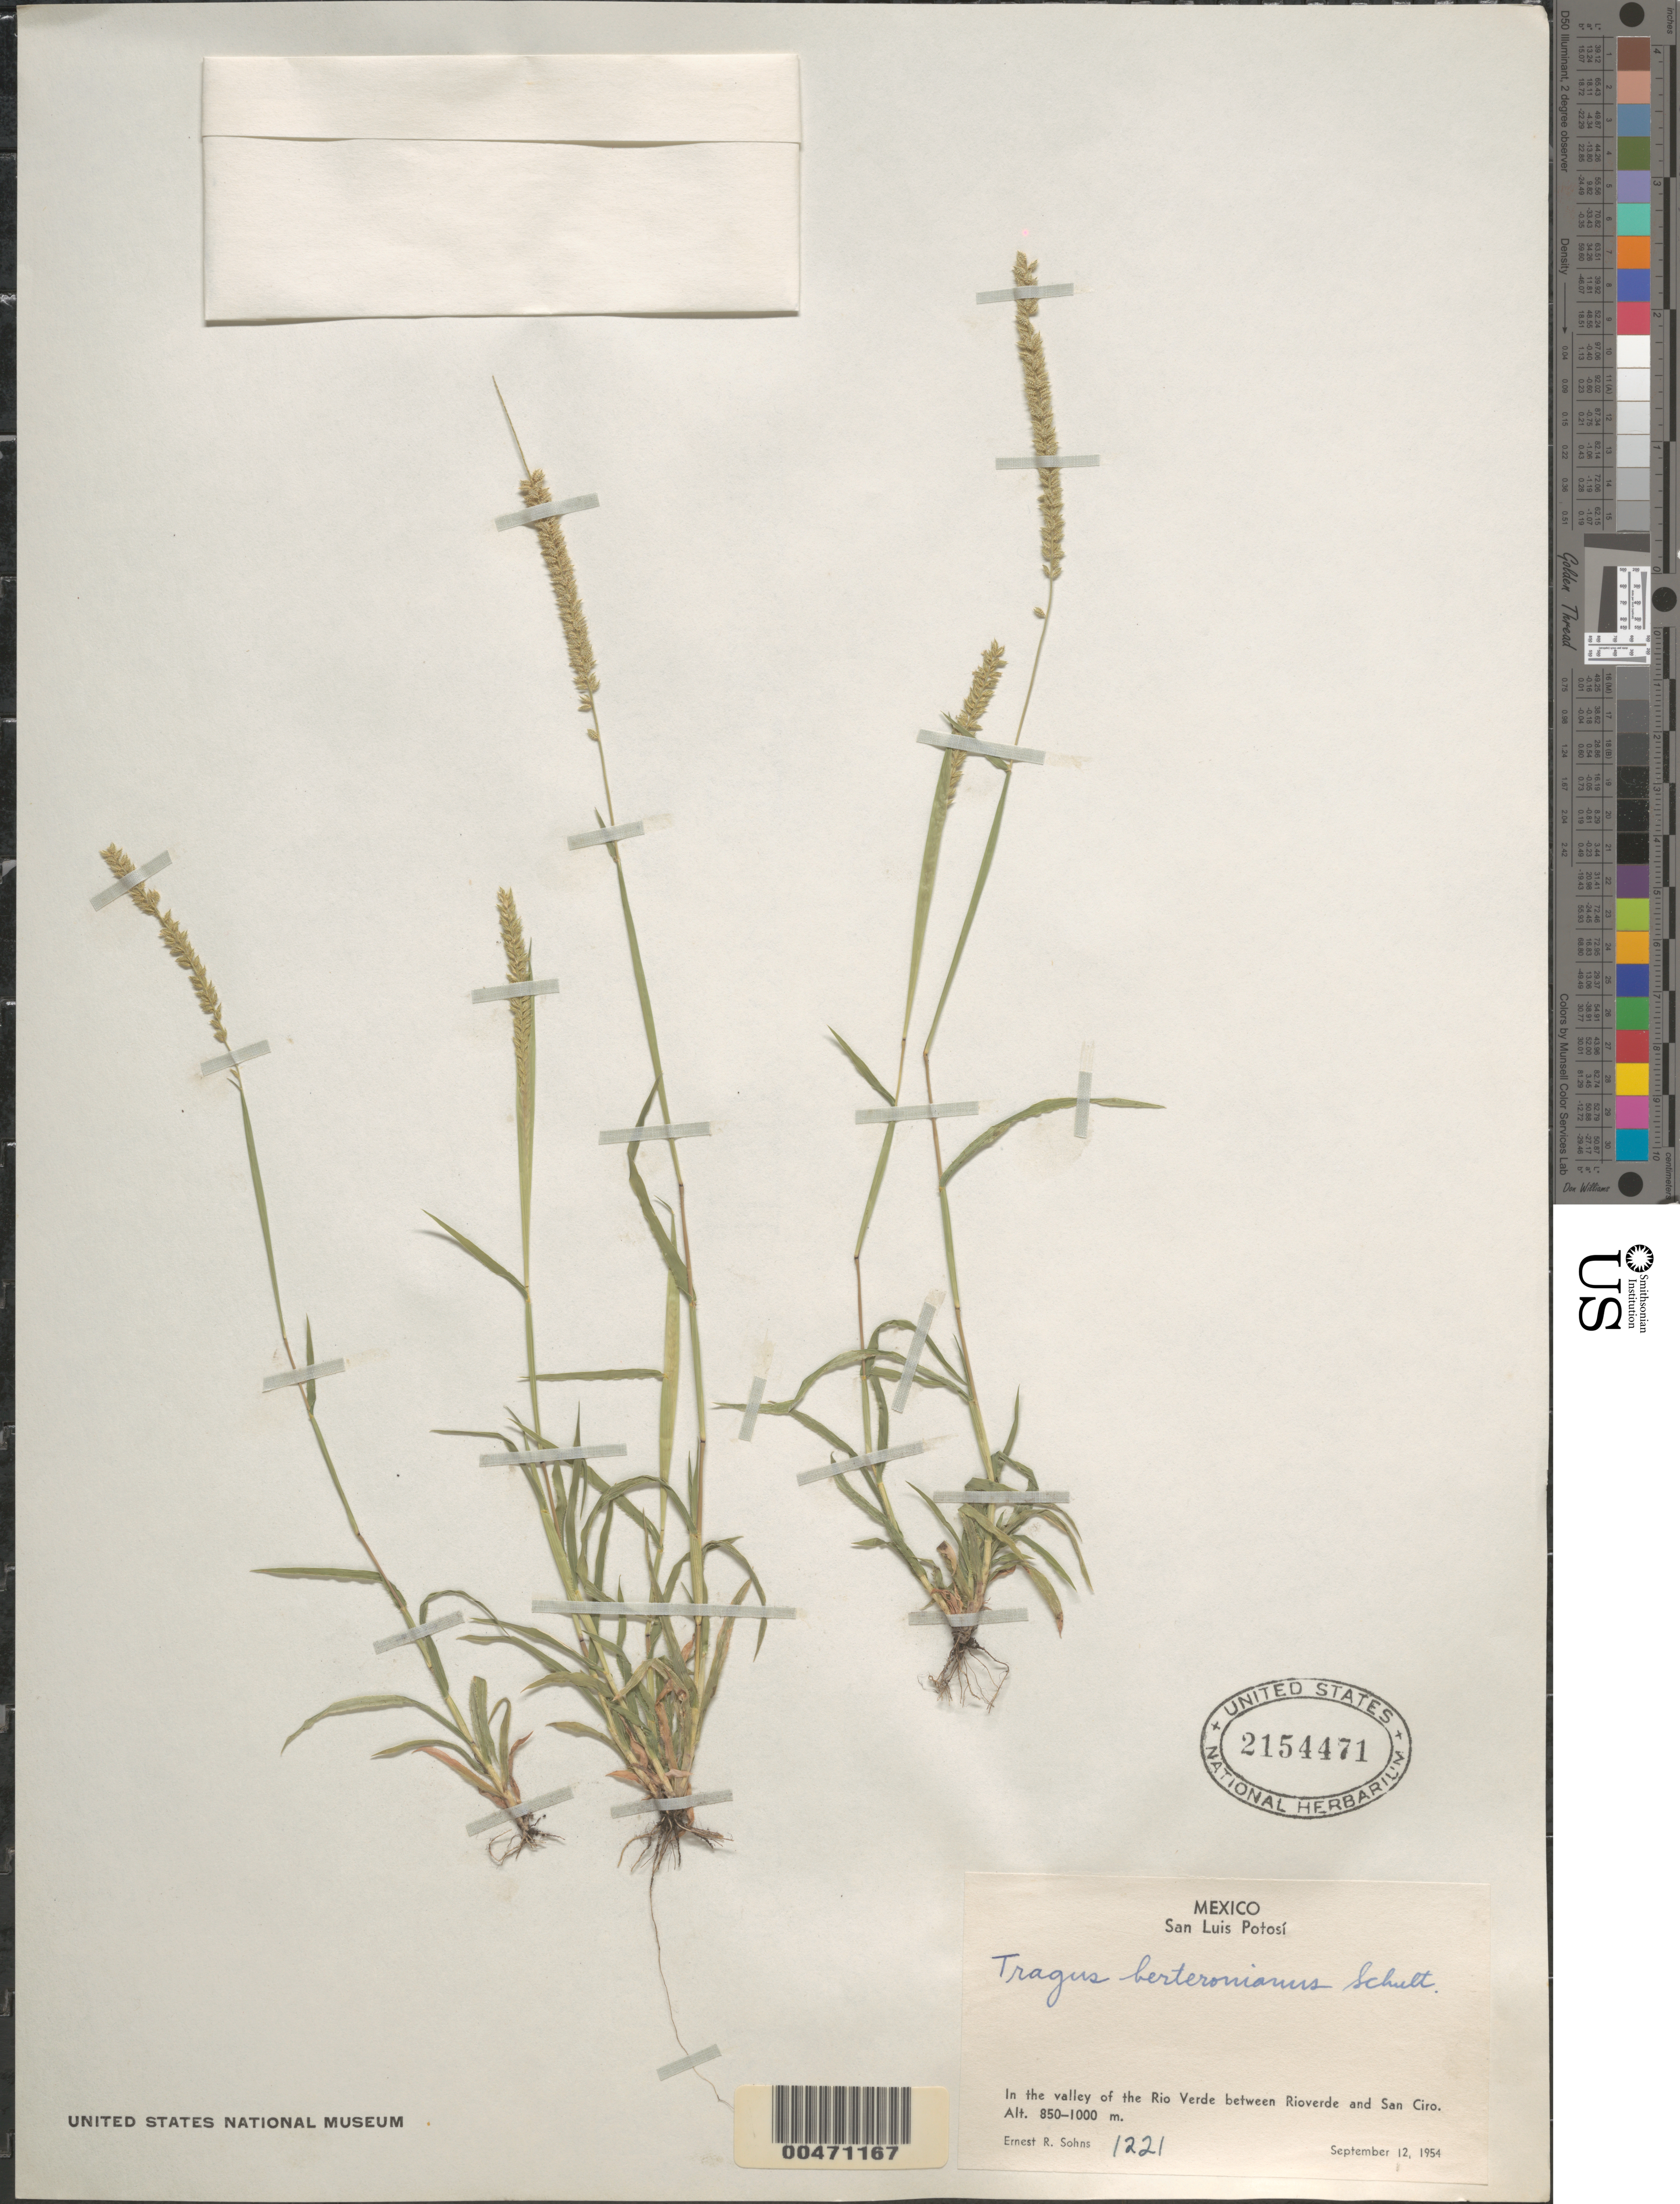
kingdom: Plantae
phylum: Tracheophyta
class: Liliopsida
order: Poales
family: Poaceae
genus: Tragus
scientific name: Tragus berteronianus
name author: Schult.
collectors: E. R. Sohns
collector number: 1221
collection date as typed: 12 Sep 1954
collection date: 1954-09-12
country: Mexico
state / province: San Luis Potosi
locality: In the valley of the Rio Verde between Rioverde & San Ciro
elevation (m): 850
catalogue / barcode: US 2154471